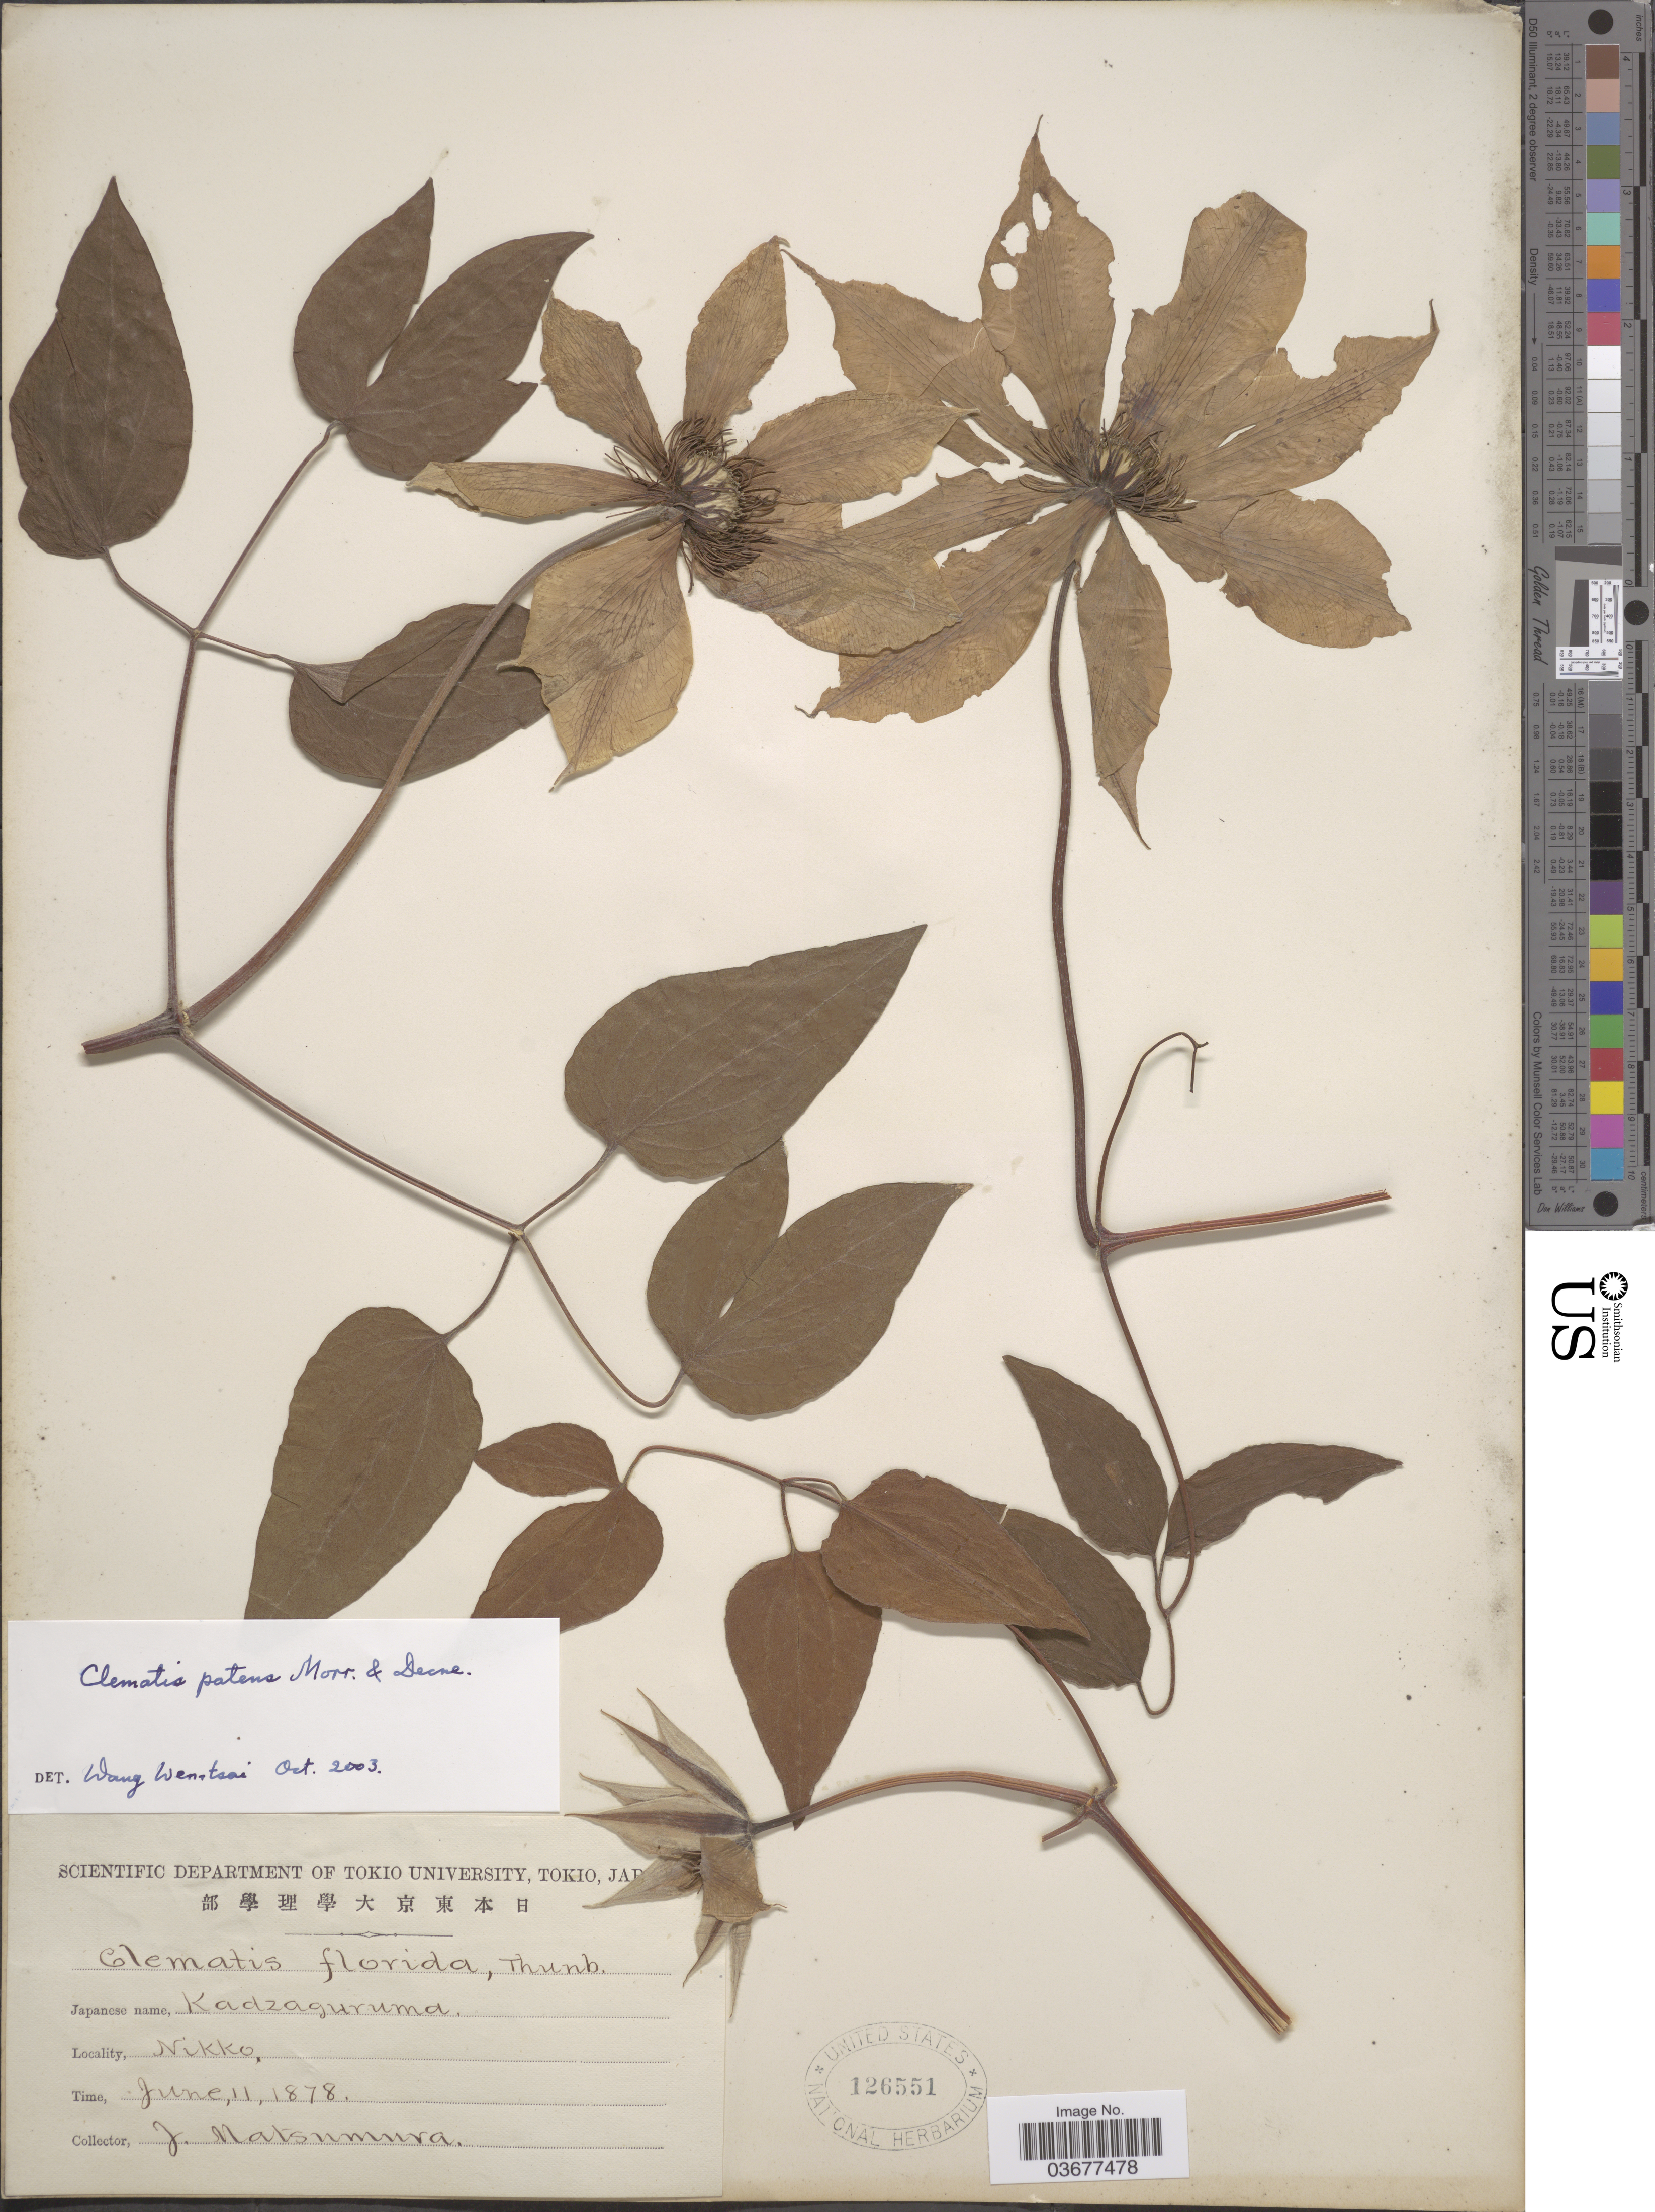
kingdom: Plantae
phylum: Tracheophyta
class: Magnoliopsida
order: Ranunculales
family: Ranunculaceae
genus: Clematis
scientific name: Clematis patens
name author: C. Morren & Decne.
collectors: J. Natsumura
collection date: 1878-06-11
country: Japan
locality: Nikko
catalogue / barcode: US 126551